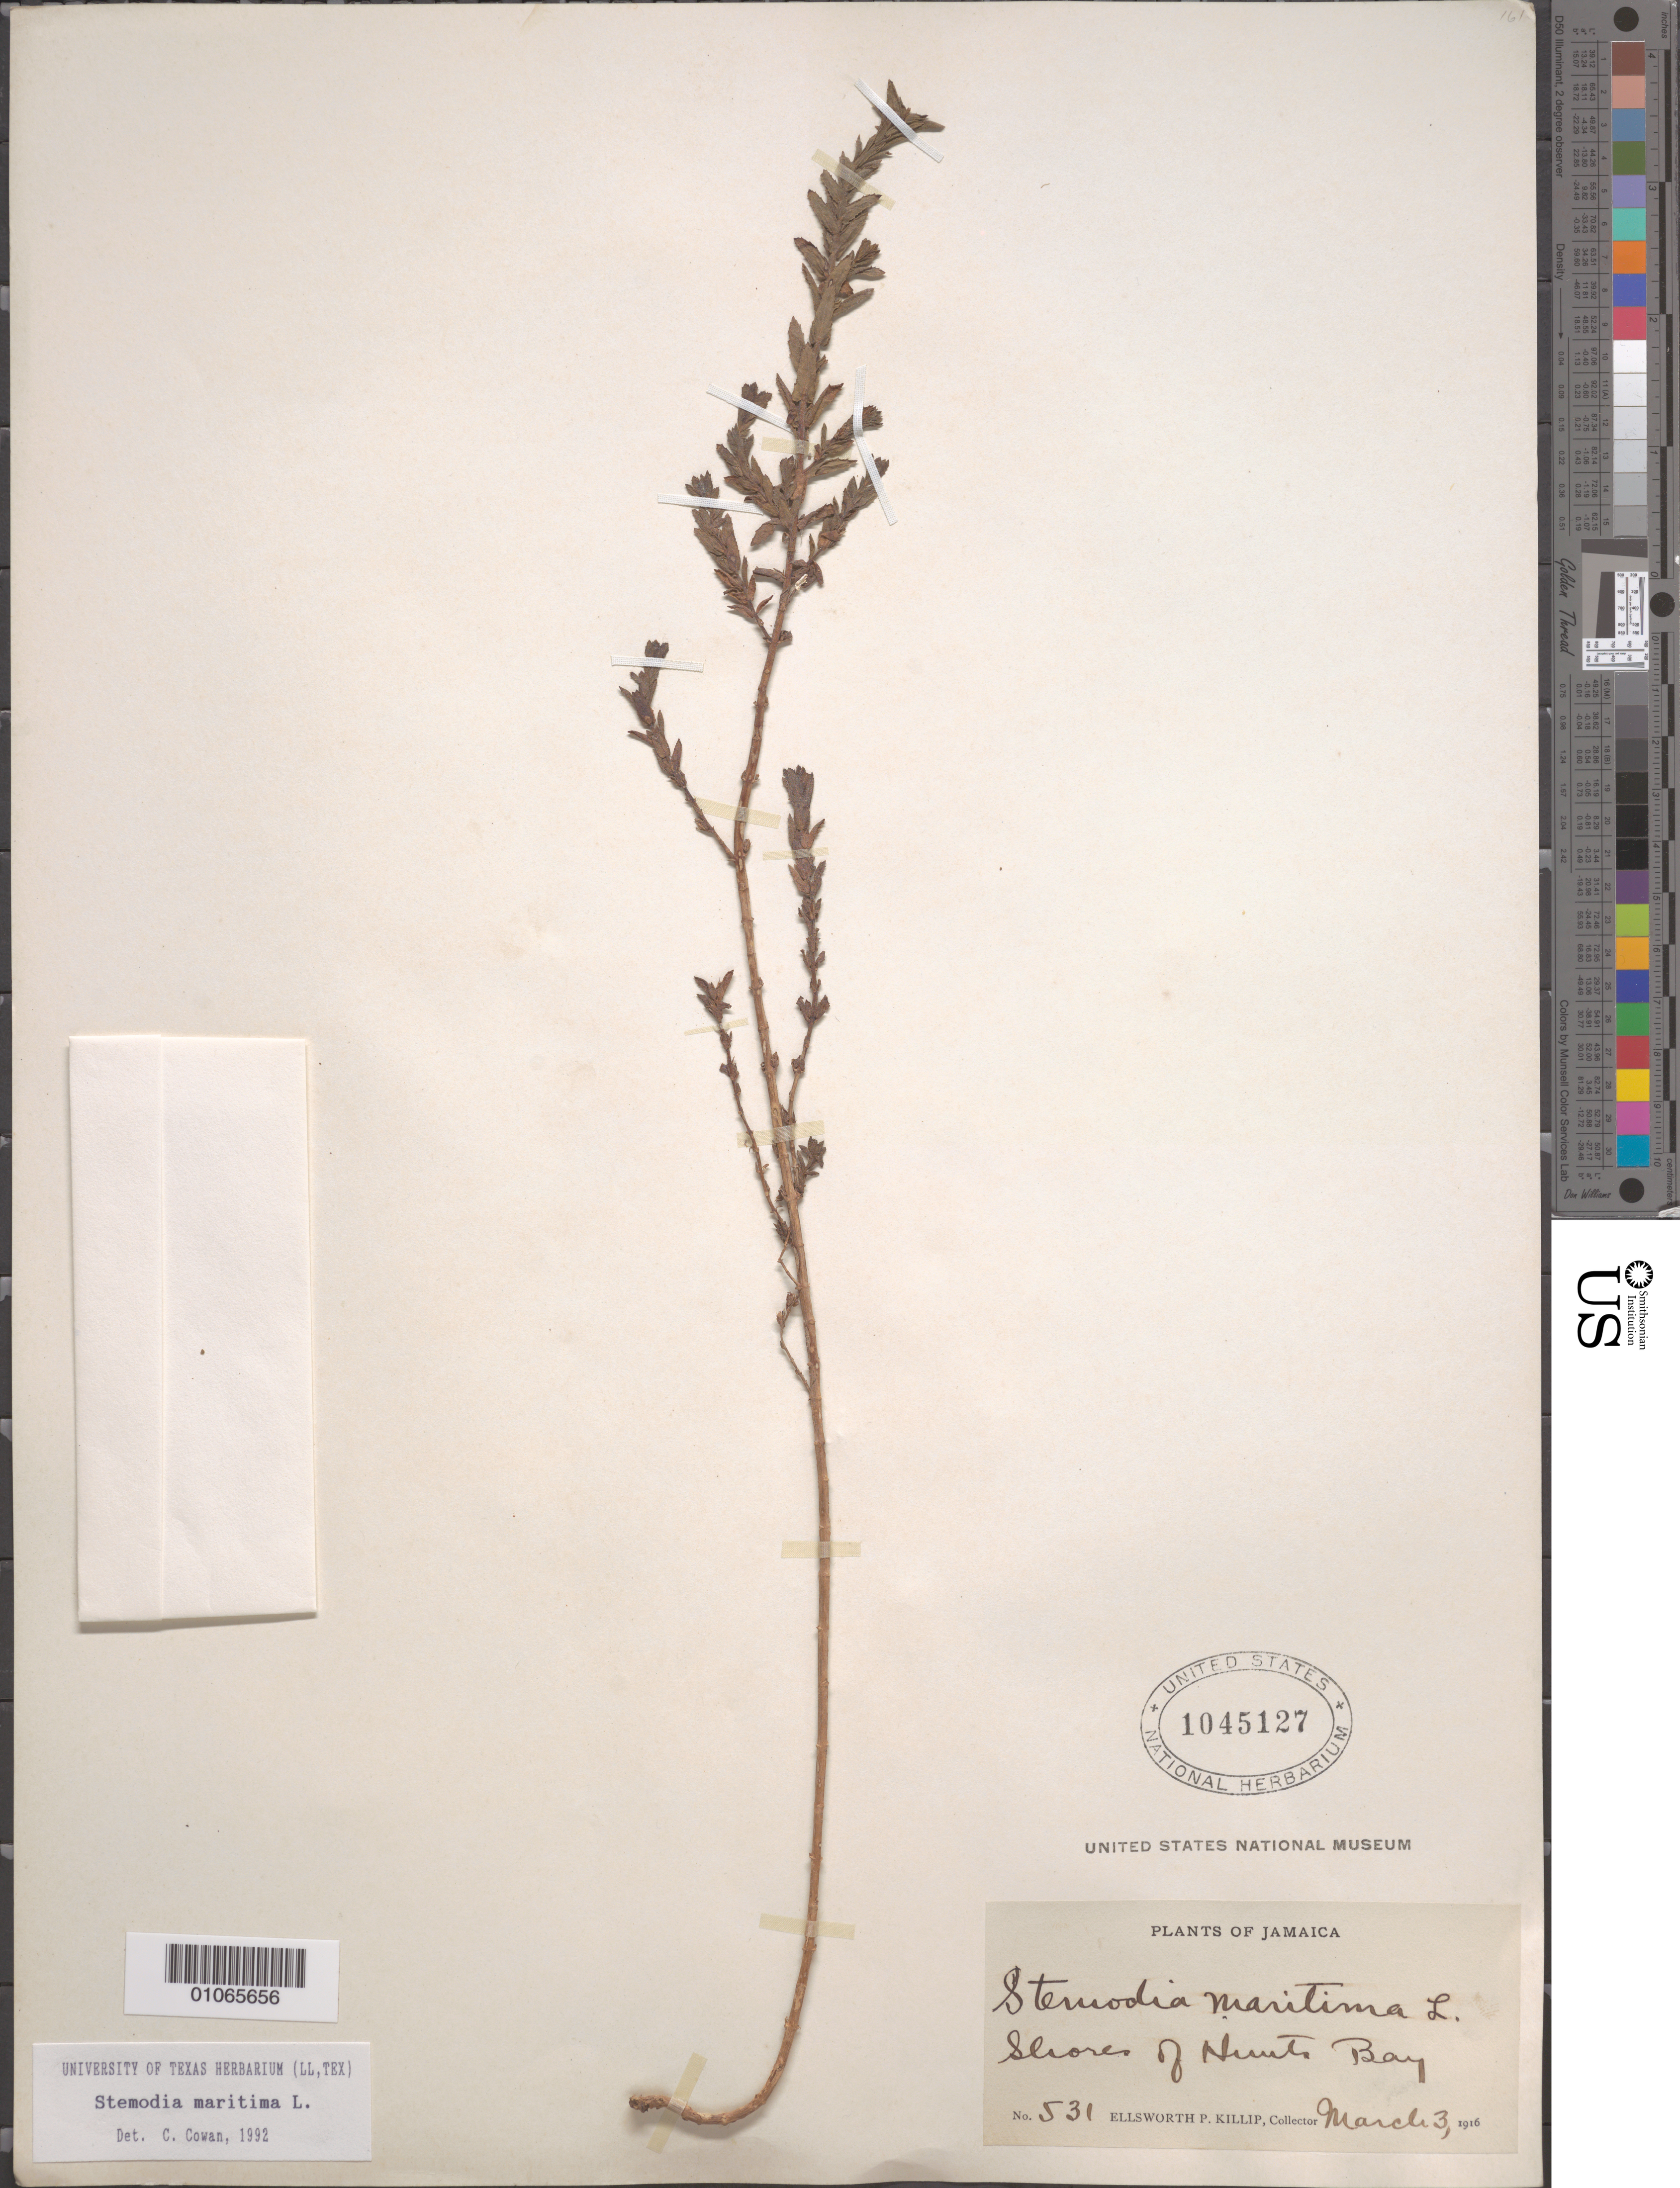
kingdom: Plantae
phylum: Tracheophyta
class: Magnoliopsida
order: Lamiales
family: Plantaginaceae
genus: Stemodia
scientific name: Stemodia maritima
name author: L.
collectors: E. P. Killip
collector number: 531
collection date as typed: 03 Mar 1916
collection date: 1916-03-03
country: Jamaica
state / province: Saint Elizabeth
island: Jamaica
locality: Shores of Hunts Bay.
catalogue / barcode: US 1045127